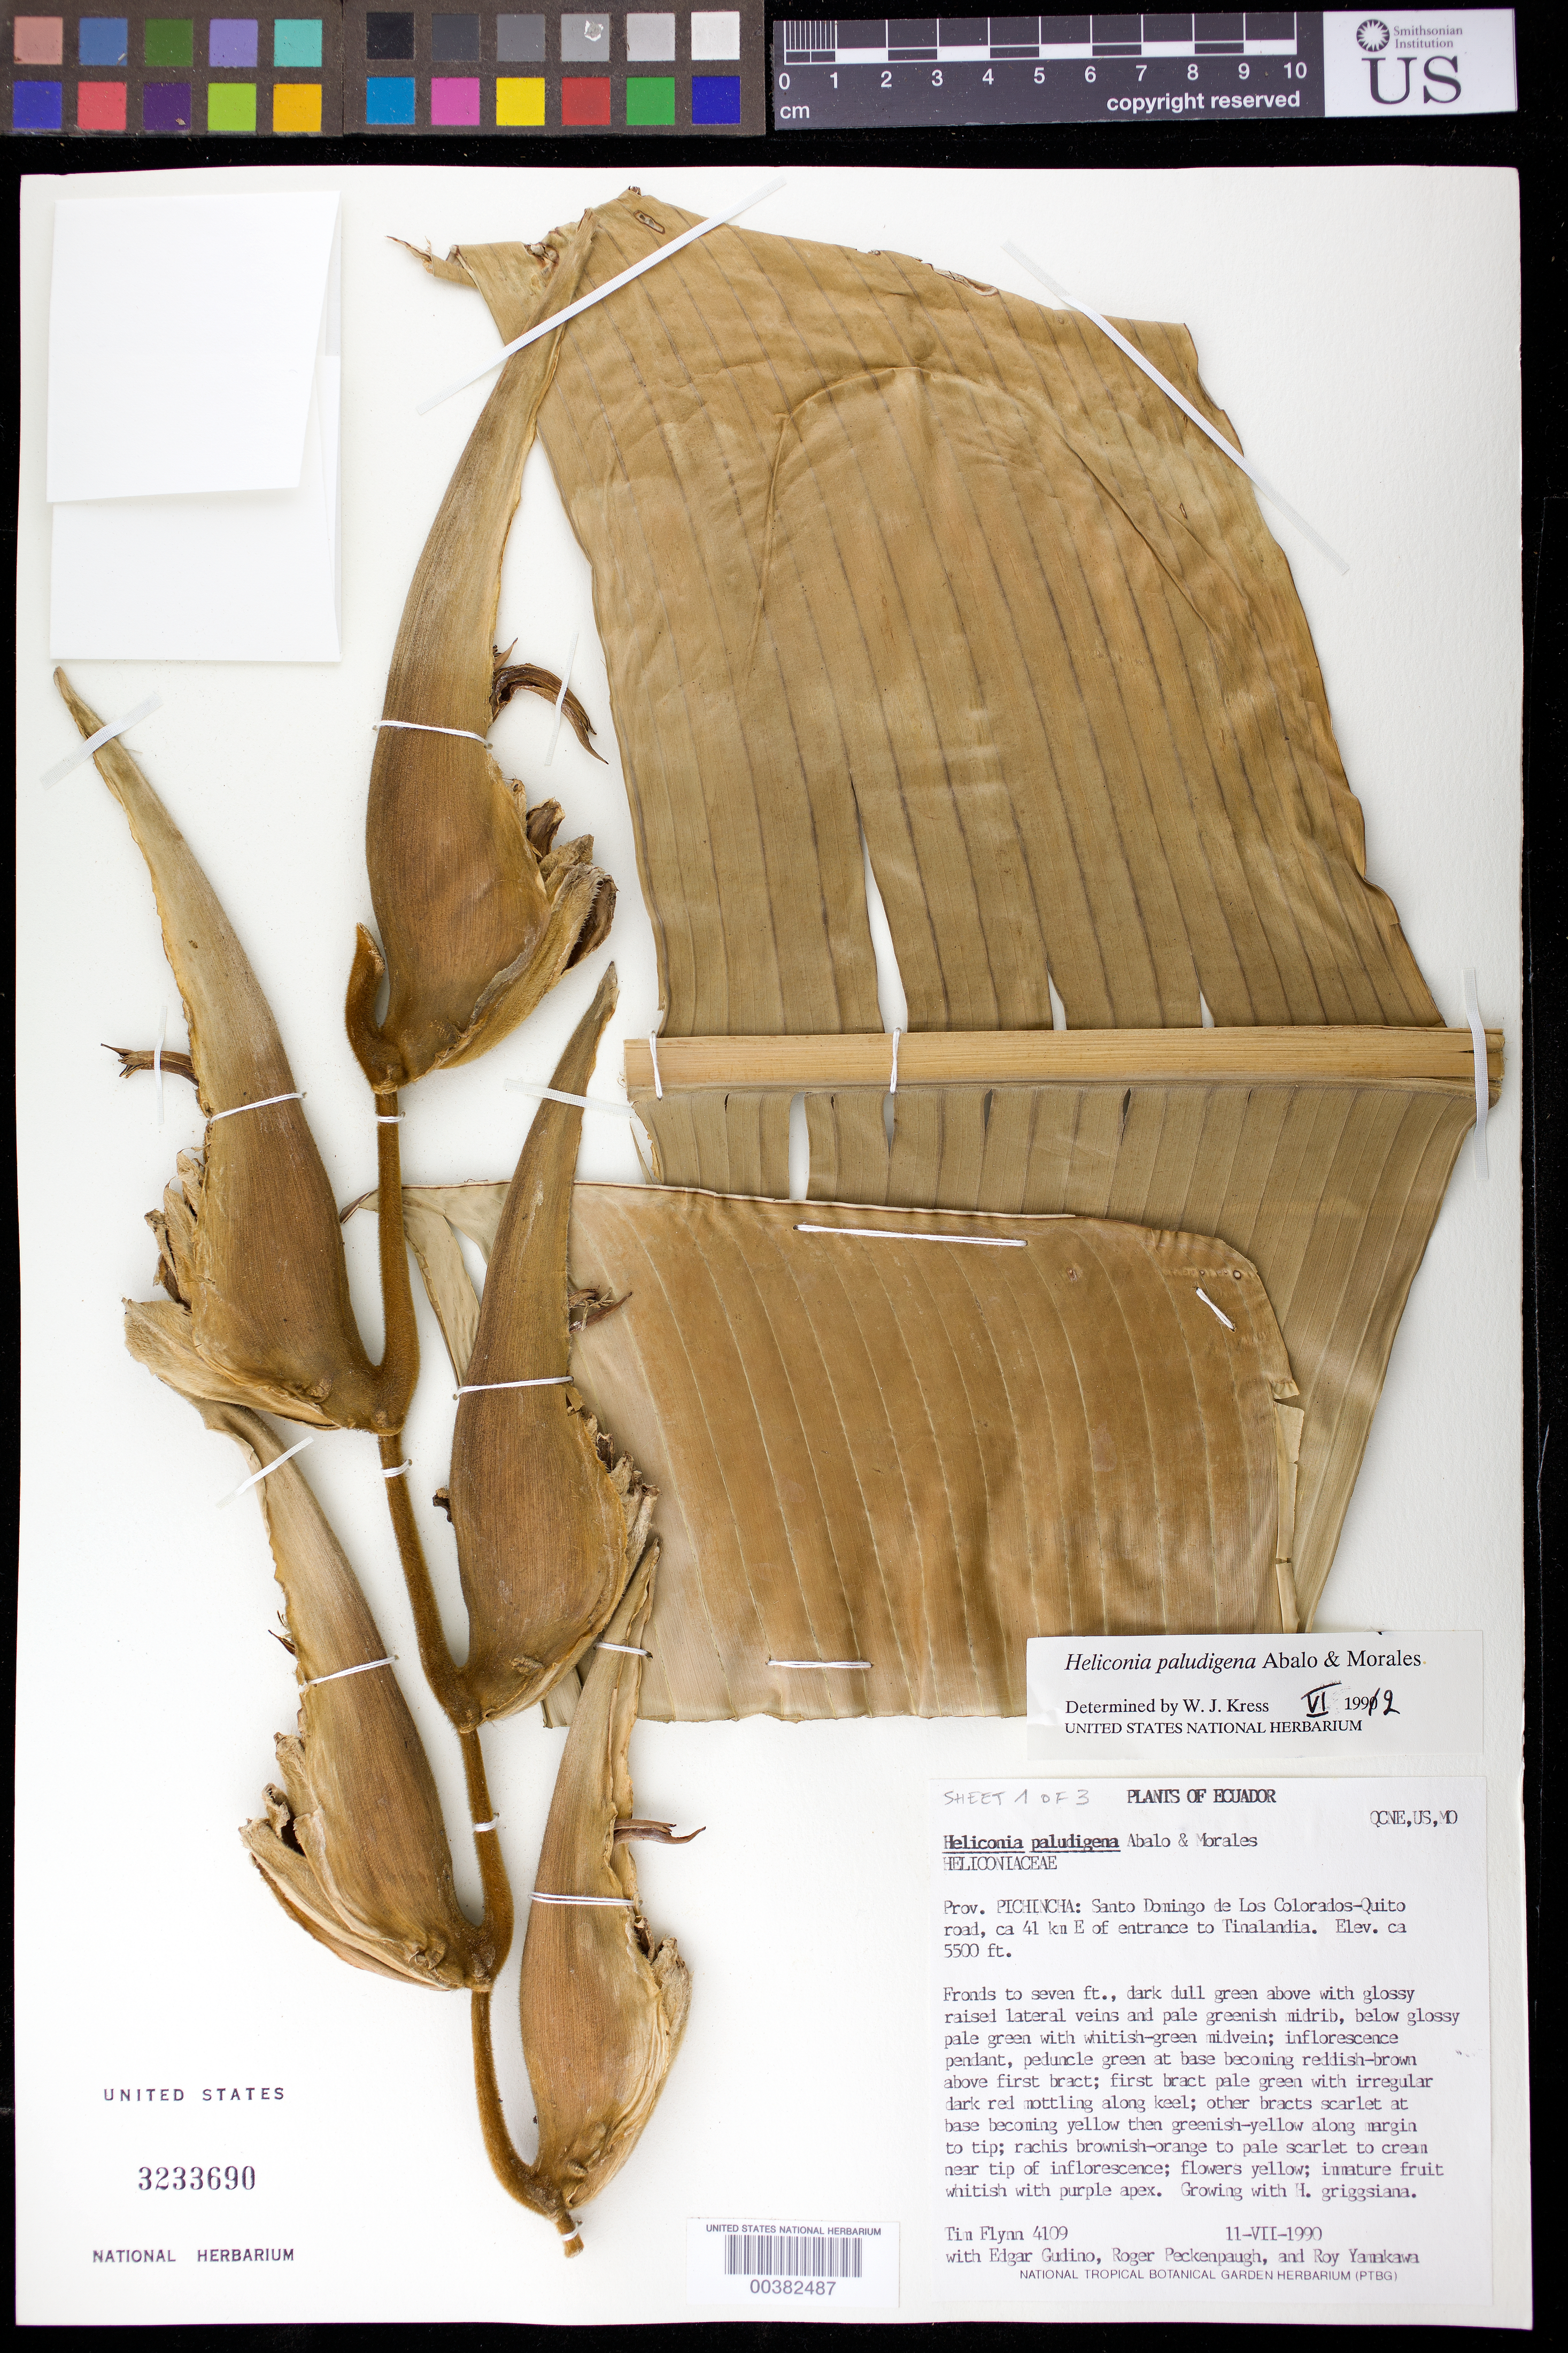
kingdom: Plantae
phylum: Tracheophyta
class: Liliopsida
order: Zingiberales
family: Heliconiaceae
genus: Heliconia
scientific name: Heliconia paludigena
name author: Abalo & Morales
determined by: Kress, W. J., (US), Smithsonian Institution - National Museum of Natural History (UNITED STATES)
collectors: T. W. Flynn, E. Gudiño, R. Peckinpaugh & R. Yamakawa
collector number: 4109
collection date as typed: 11 Jul 1990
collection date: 1990-07-11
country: Ecuador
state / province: Pichincha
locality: Santo Domingo de los colarados - quito road. E of Entrance to tinalandia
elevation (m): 1676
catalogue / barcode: US 3233690